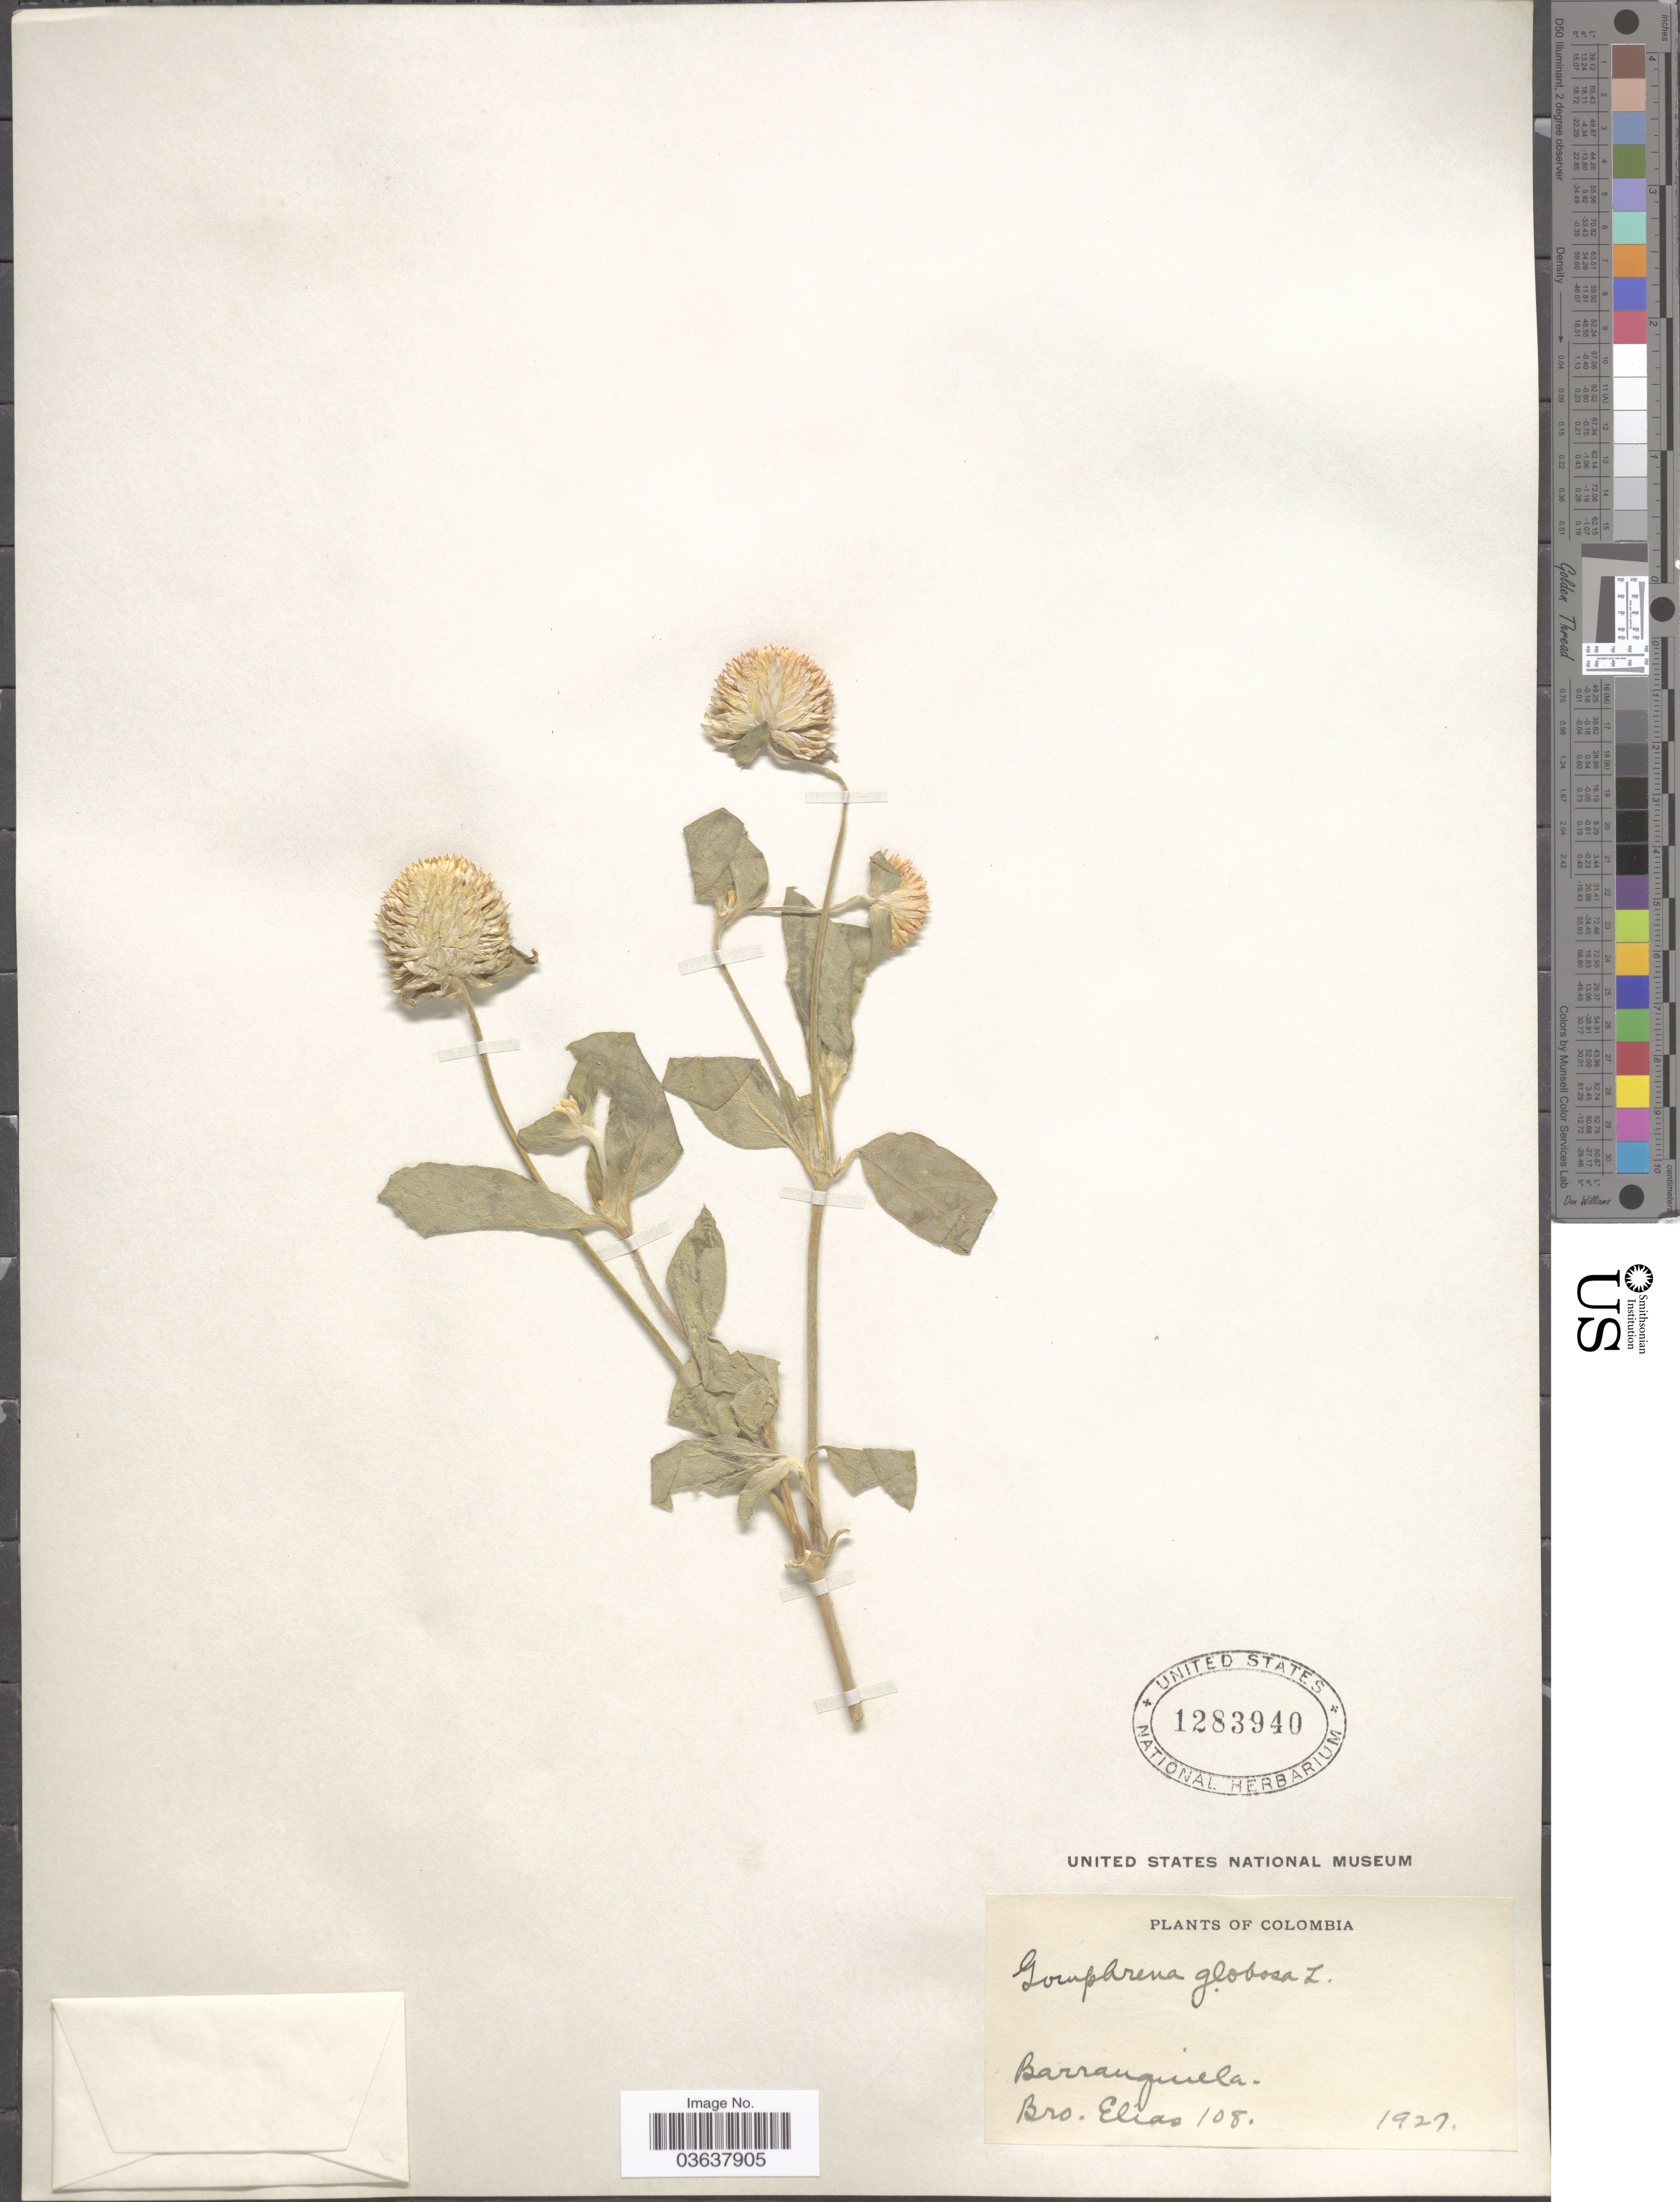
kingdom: Plantae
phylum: Tracheophyta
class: Magnoliopsida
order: Caryophyllales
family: Amaranthaceae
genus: Gomphrena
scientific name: Gomphrena globosa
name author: L.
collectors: Bro. Elias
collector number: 108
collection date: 1927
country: Colombia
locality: Barranquilla.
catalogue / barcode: US 1283940